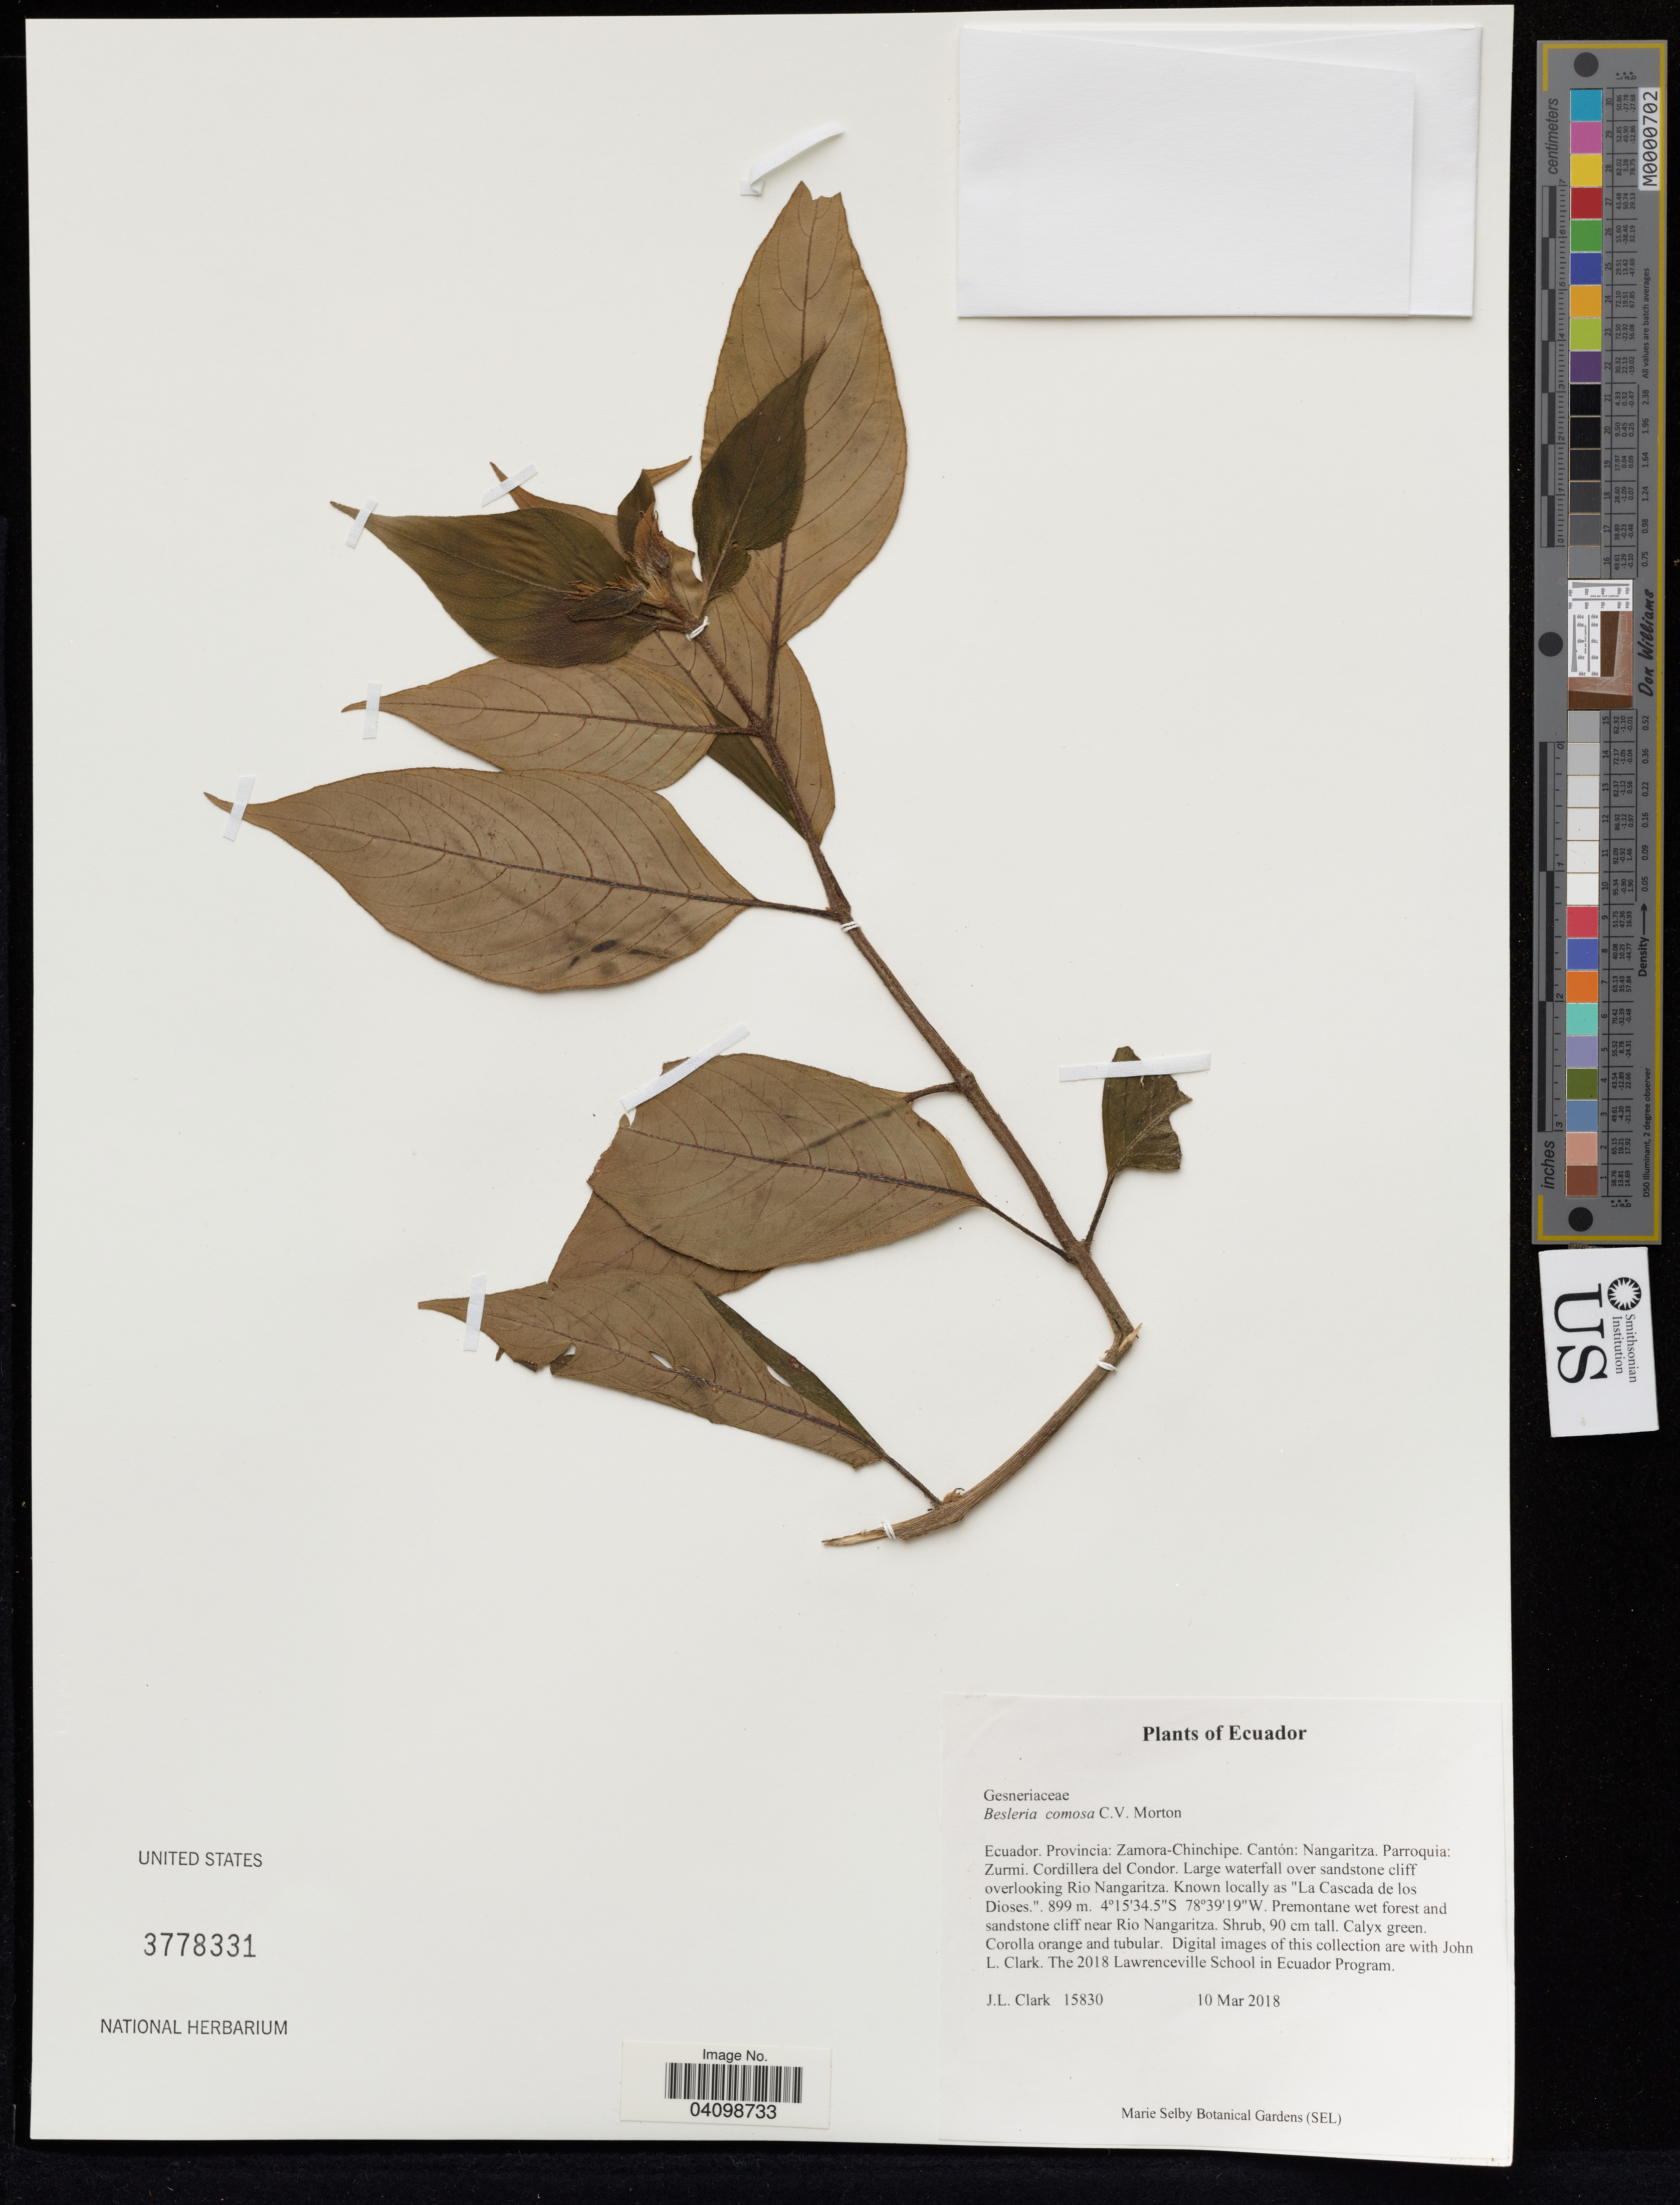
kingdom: Plantae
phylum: Tracheophyta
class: Magnoliopsida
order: Lamiales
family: Gesneriaceae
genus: Besleria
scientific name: Besleria comosa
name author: C.V. Morton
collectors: J. Clark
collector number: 15830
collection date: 2018-03-10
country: Ecuador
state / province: Zamora-Chinchipe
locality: Cantón: Nangaritza. Parroquia: Zurmi. Cordillera del Condor. Large waterfall over sandstone cliff overlooking Rio Nangaritza. Known locally as "La Cascada de los Dioses.".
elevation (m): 899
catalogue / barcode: US 3778331